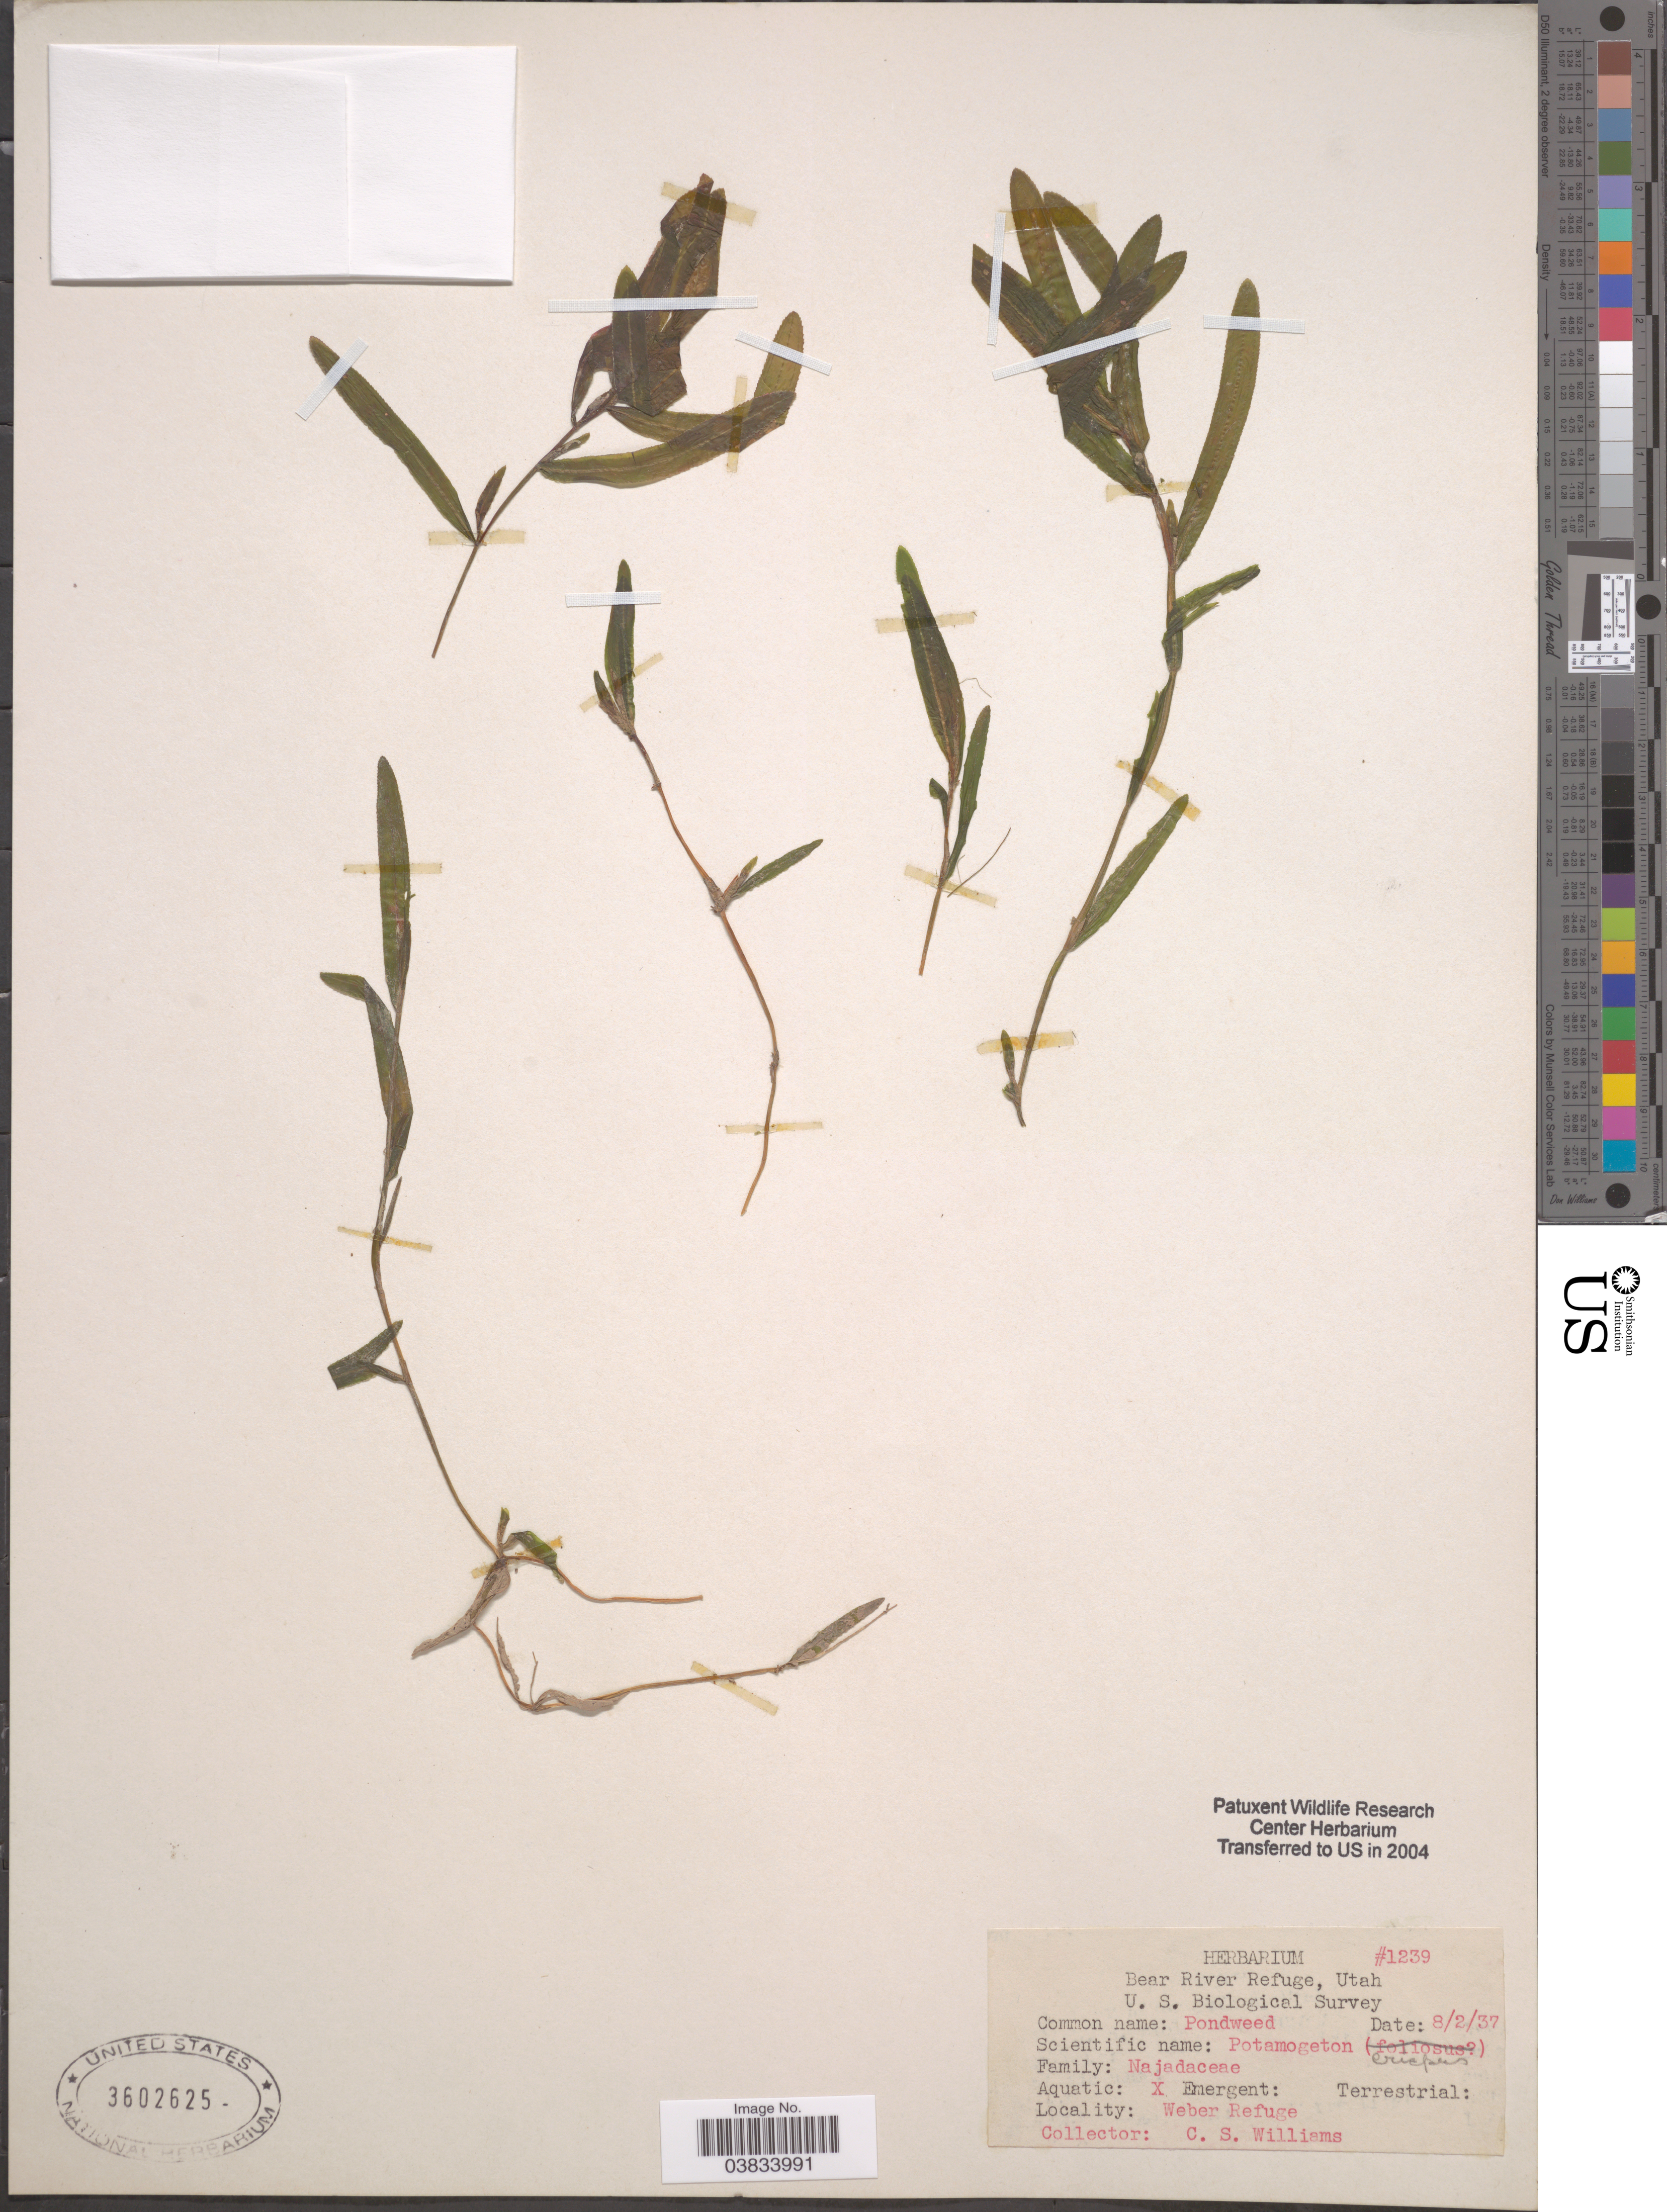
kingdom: Plantae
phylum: Tracheophyta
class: Liliopsida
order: Alismatales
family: Potamogetonaceae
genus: Potamogeton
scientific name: Potamogeton crispus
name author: L.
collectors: C. Williams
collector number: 1239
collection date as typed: Transcribed d/m/y: 2/8/37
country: United States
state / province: Utah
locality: Bear River Refuge. Weber Refuge.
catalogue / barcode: US 3602625